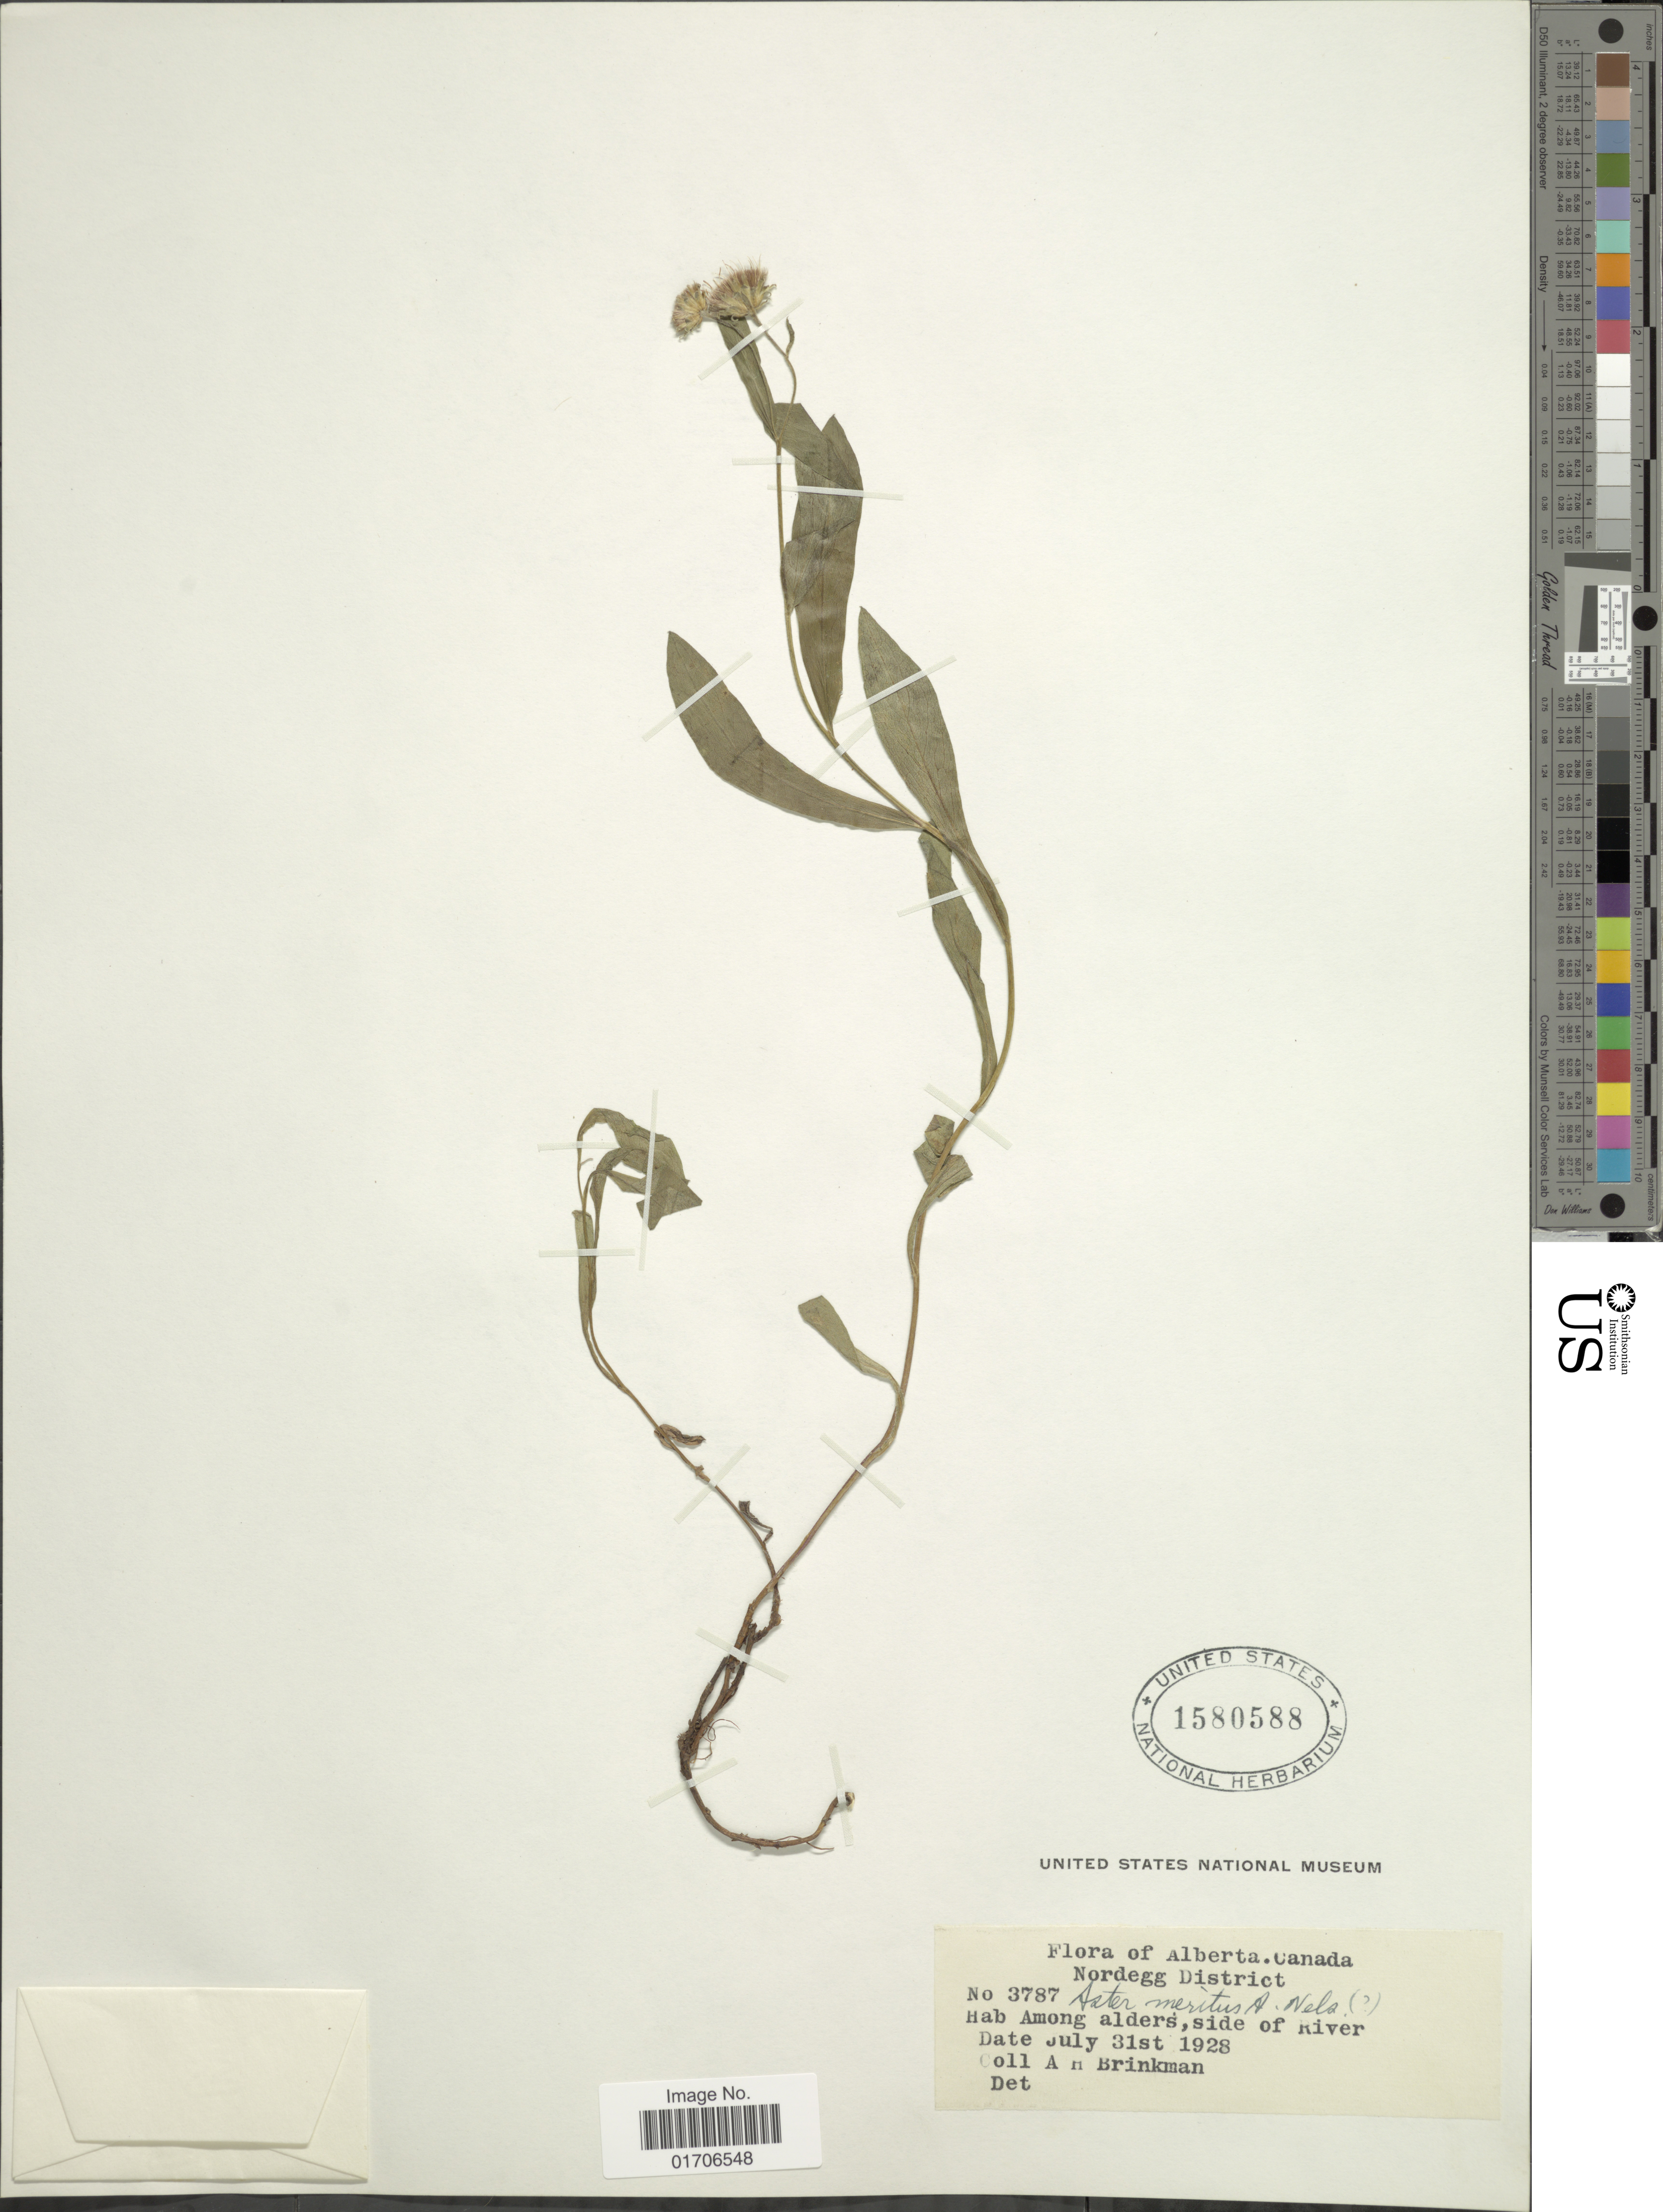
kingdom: Plantae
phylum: Tracheophyta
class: Magnoliopsida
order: Asterales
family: Asteraceae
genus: Eurybia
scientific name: Eurybia merita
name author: (A. Nelson) G.L. Nesom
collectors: A. Brinkman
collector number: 3787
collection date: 1928-07-31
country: Canada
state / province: Alberta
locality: Alberta, Canada. Nordegg District. Among alders, side of River.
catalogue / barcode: US 1580588